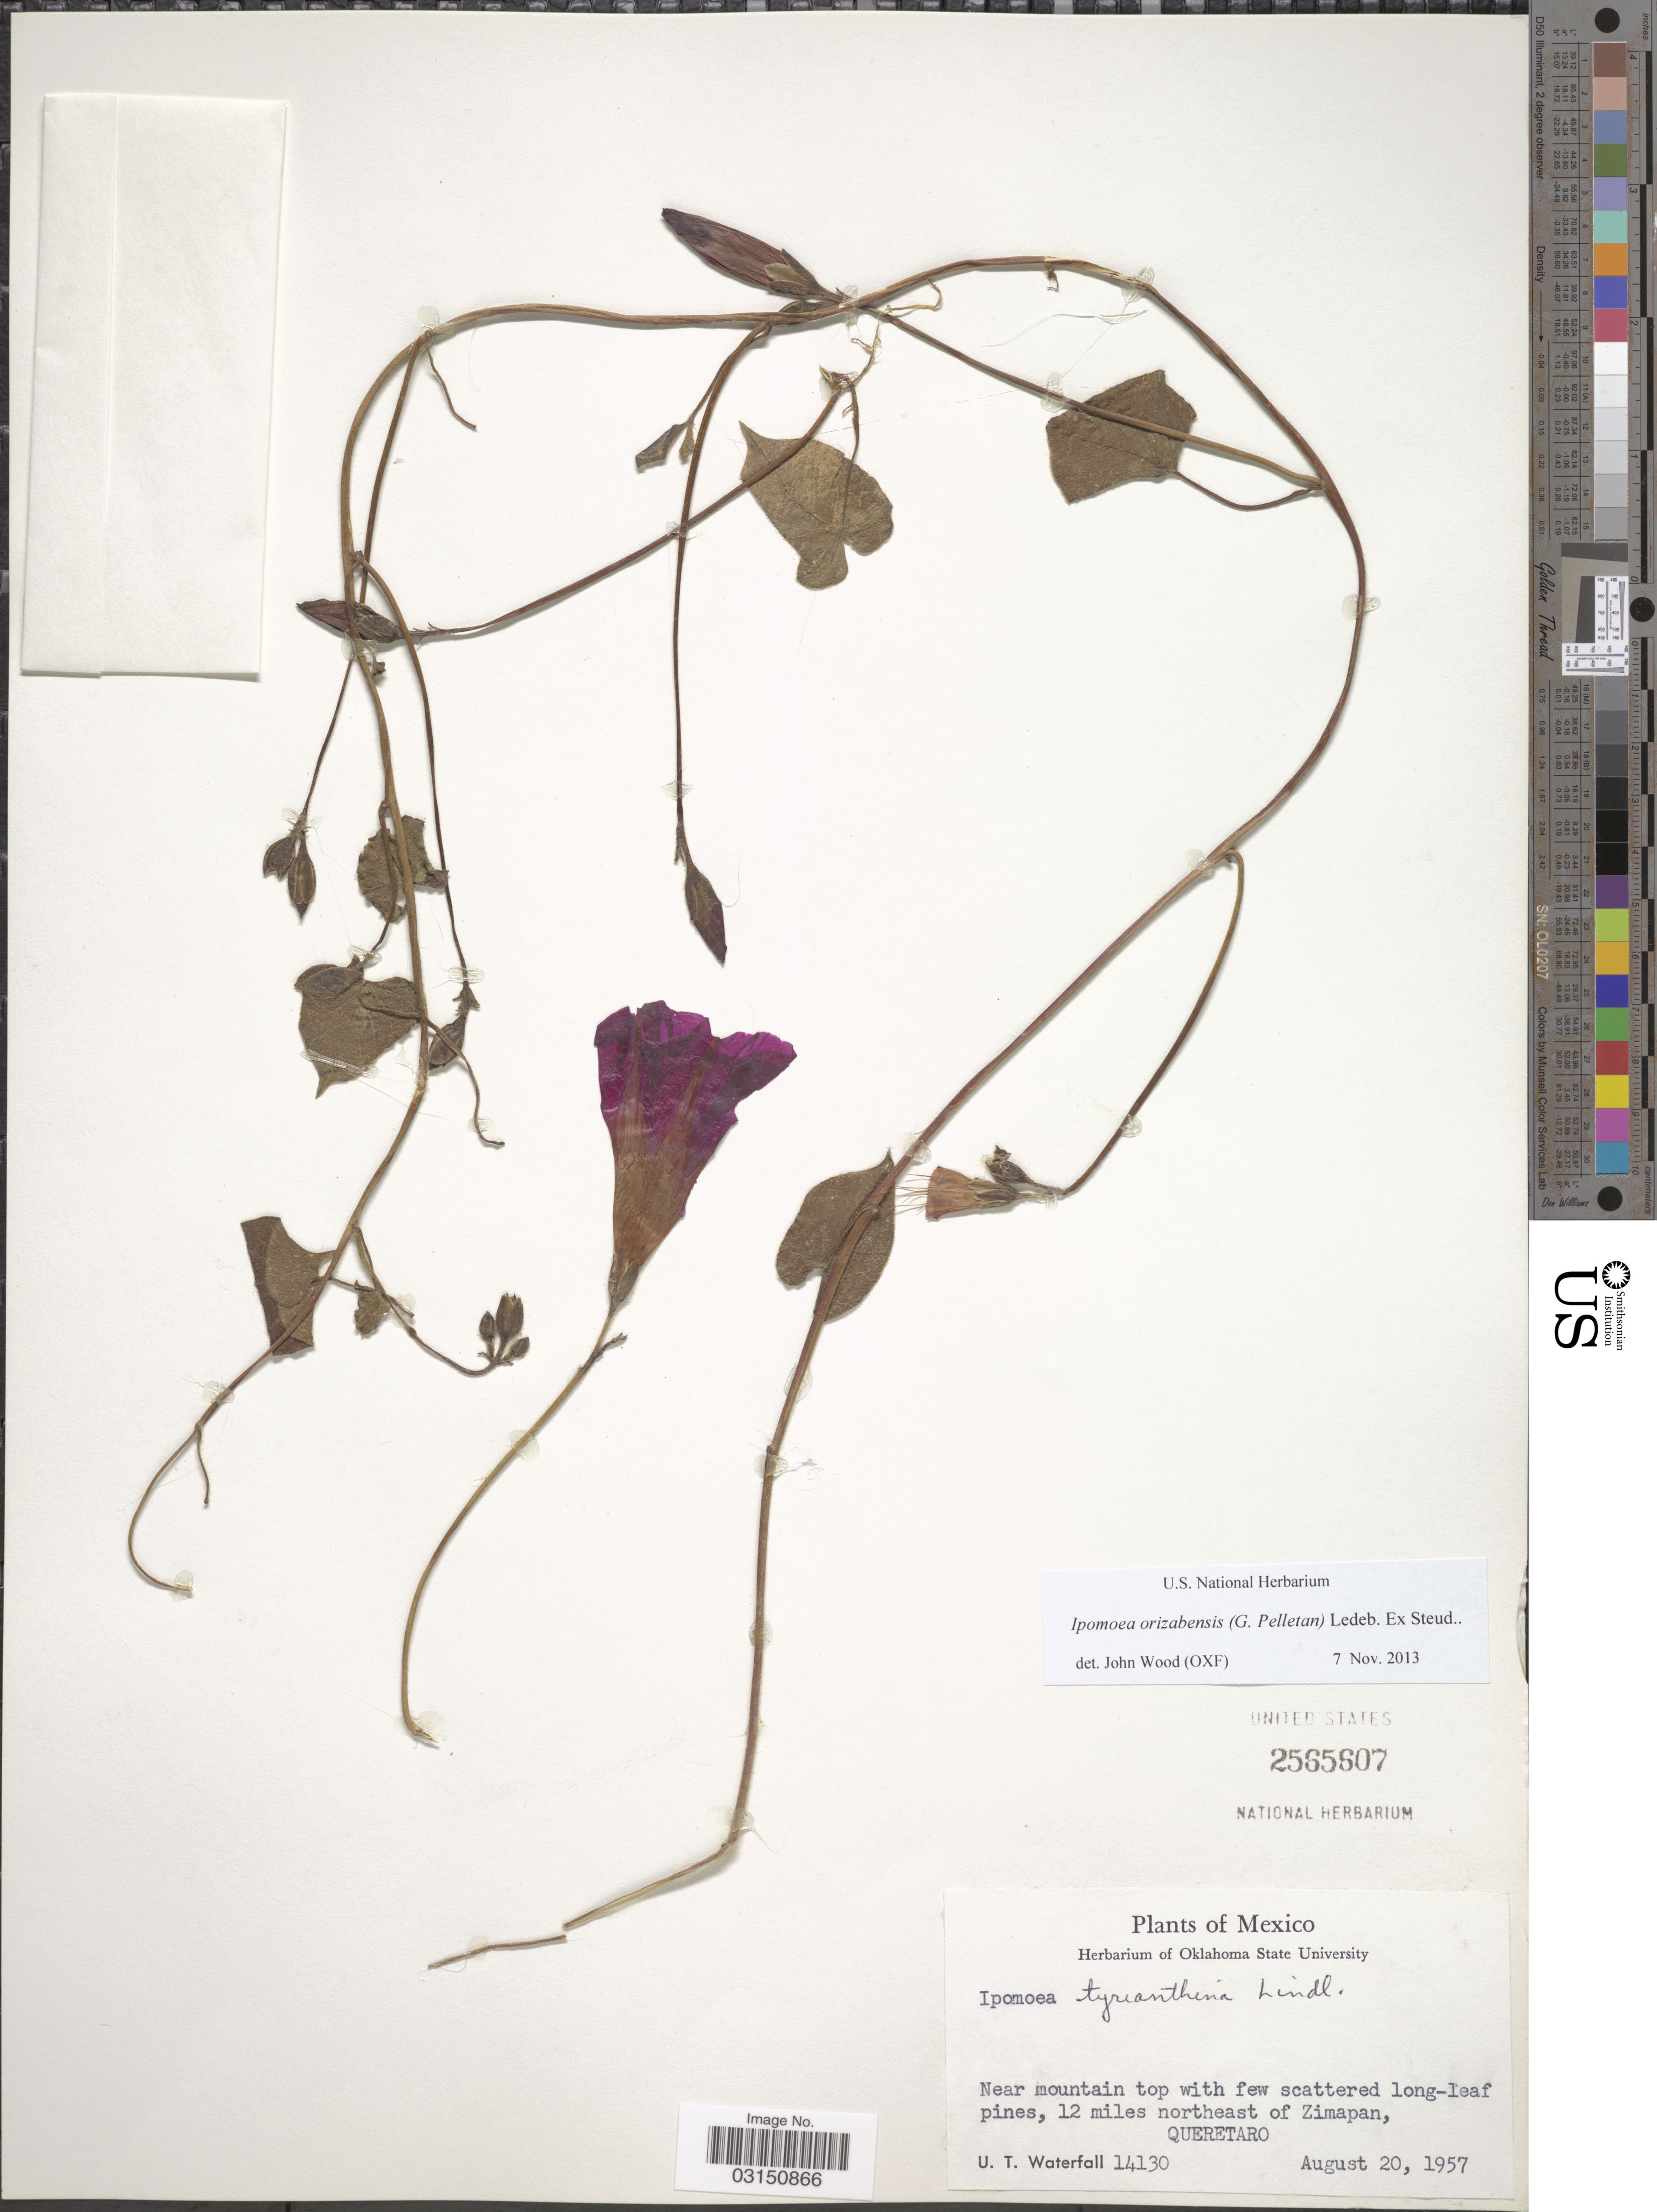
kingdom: Plantae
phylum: Tracheophyta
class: Magnoliopsida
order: Solanales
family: Convolvulaceae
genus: Ipomoea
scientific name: Ipomoea orizabensis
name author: (G. Pelletan) Ledeb. ex Steud.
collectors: U. T. Waterfall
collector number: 14130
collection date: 1957-08-20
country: Mexico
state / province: Querétaro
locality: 12 miles northeast of Zimapan.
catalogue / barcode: US 2565607